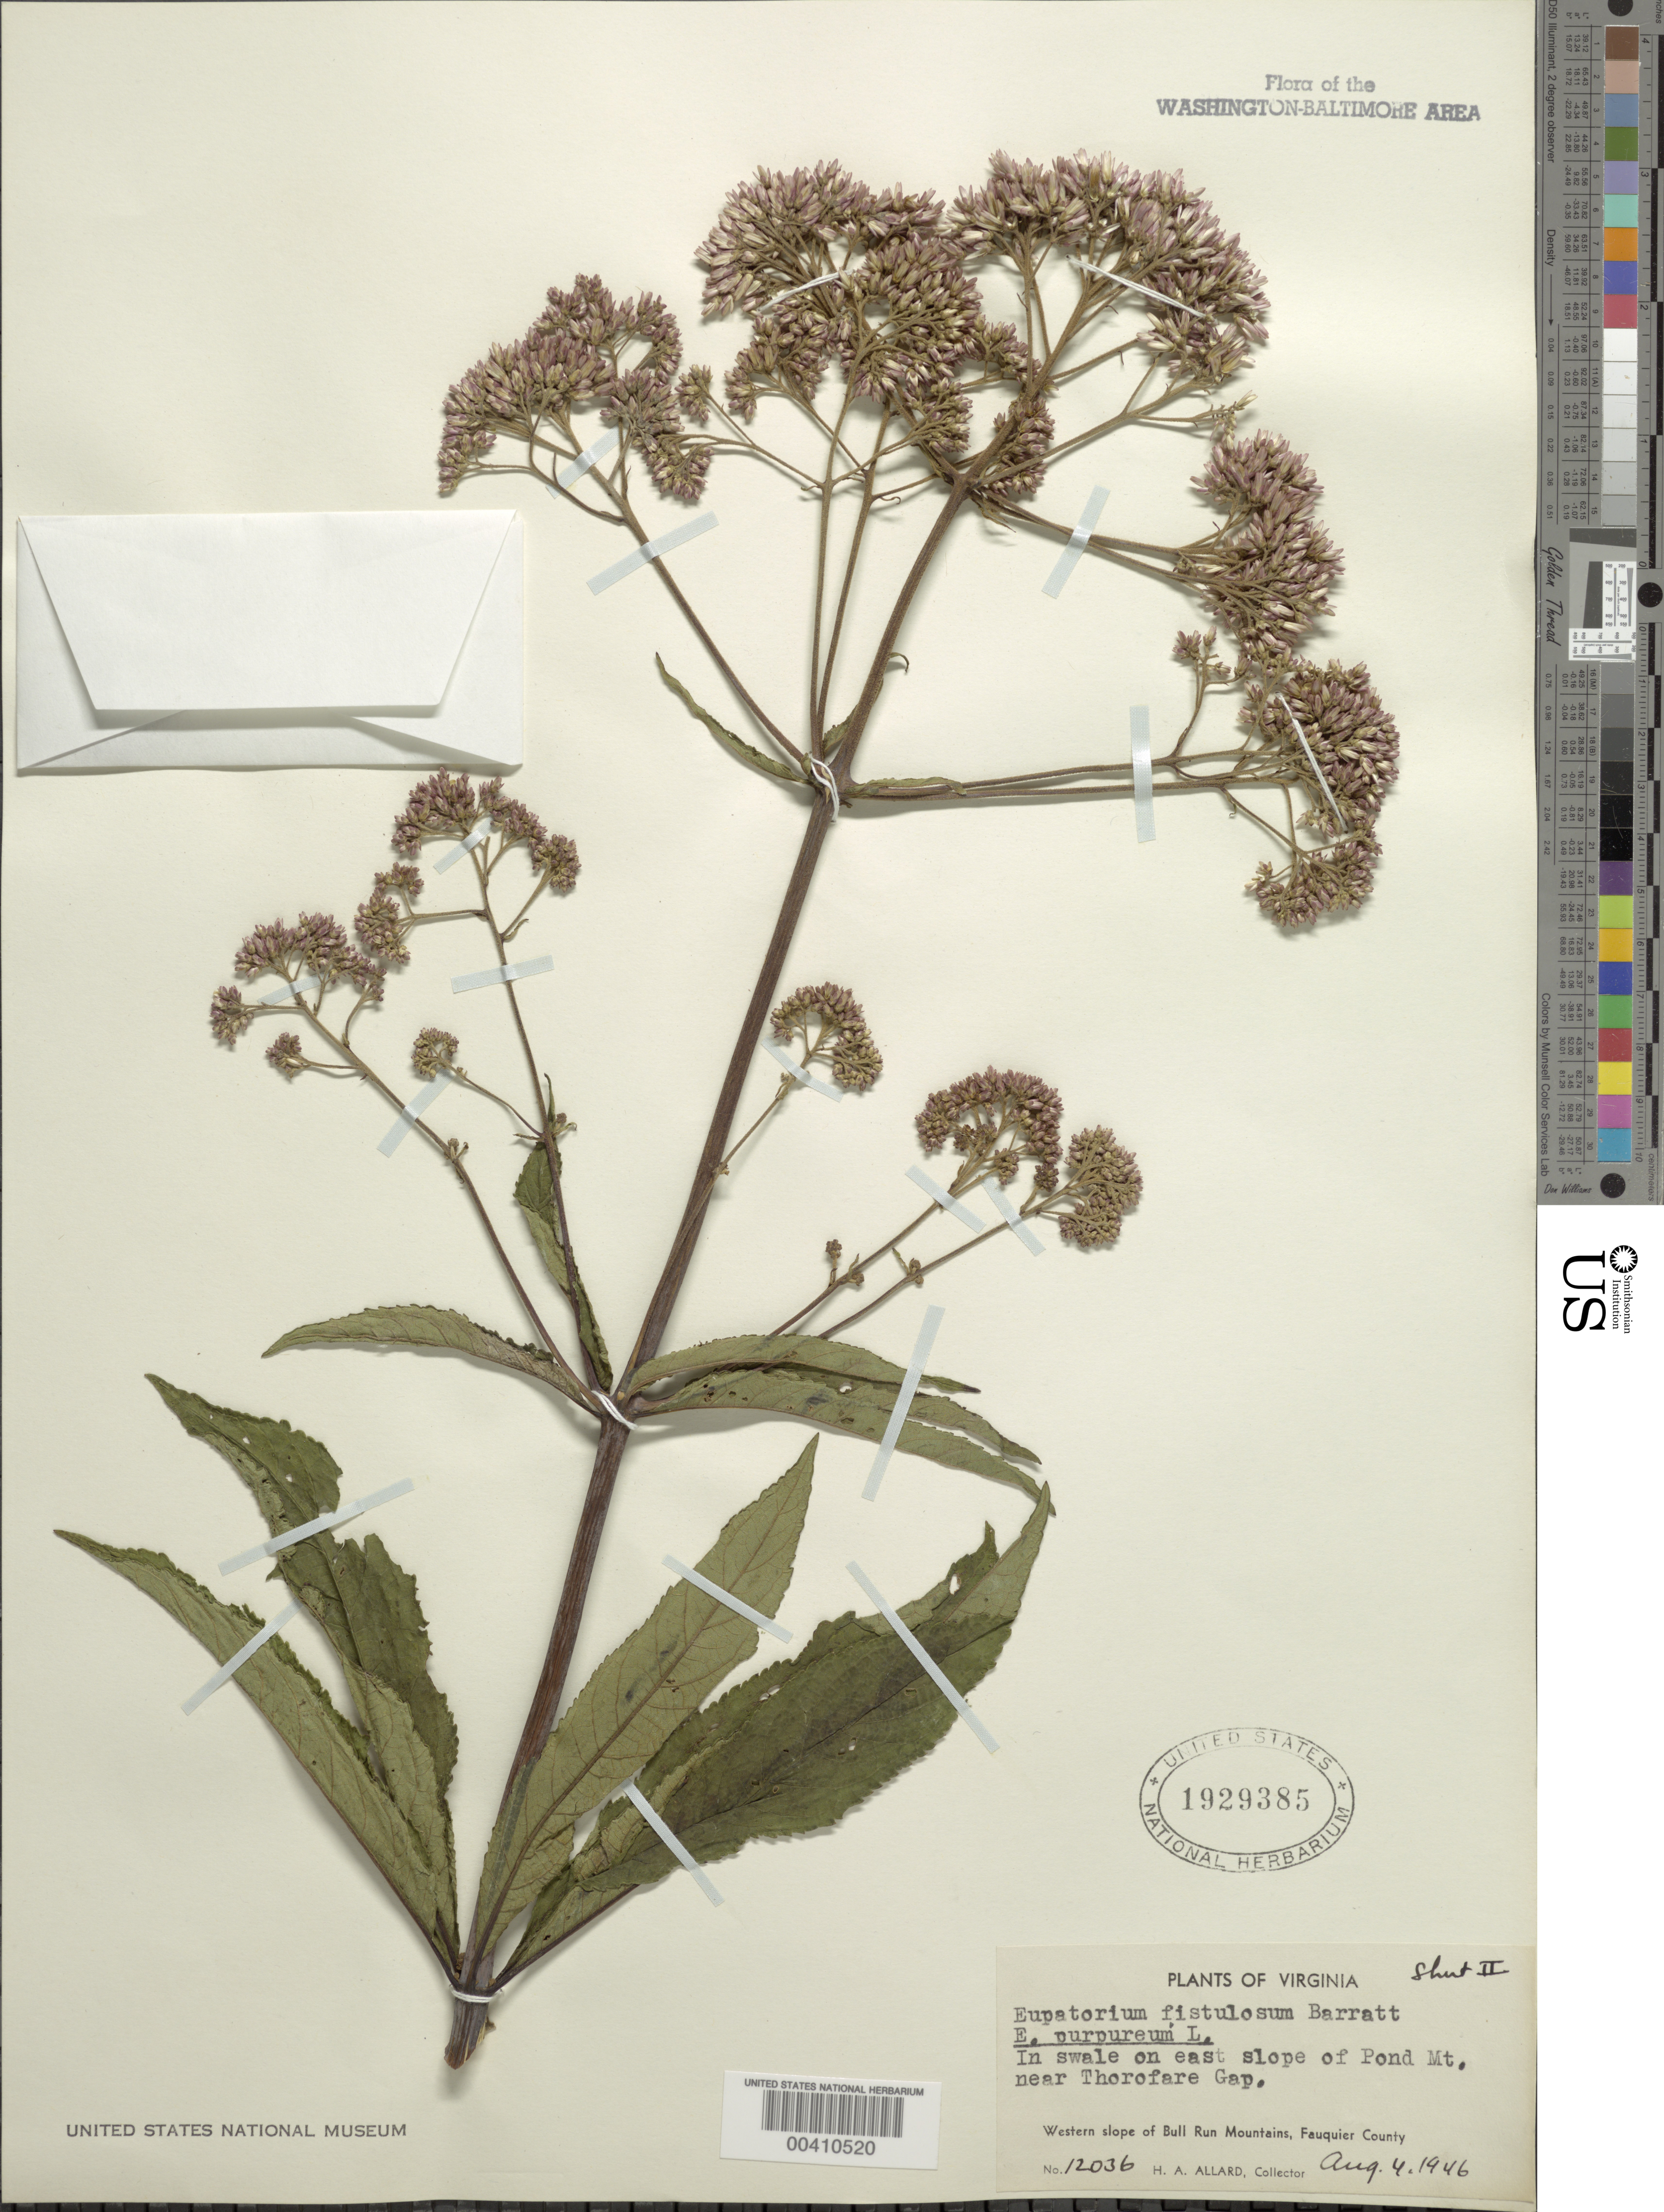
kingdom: Plantae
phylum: Tracheophyta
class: Magnoliopsida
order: Asterales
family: Asteraceae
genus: Eupatorium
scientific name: Eupatorium fistulosum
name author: Barratt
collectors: H. A. Allard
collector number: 12036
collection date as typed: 04 Aug 1946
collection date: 1946-08-04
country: United States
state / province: Virginia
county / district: Fauquier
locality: East slope of Pond Mt, near Thorofare Gap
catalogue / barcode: US 1929385